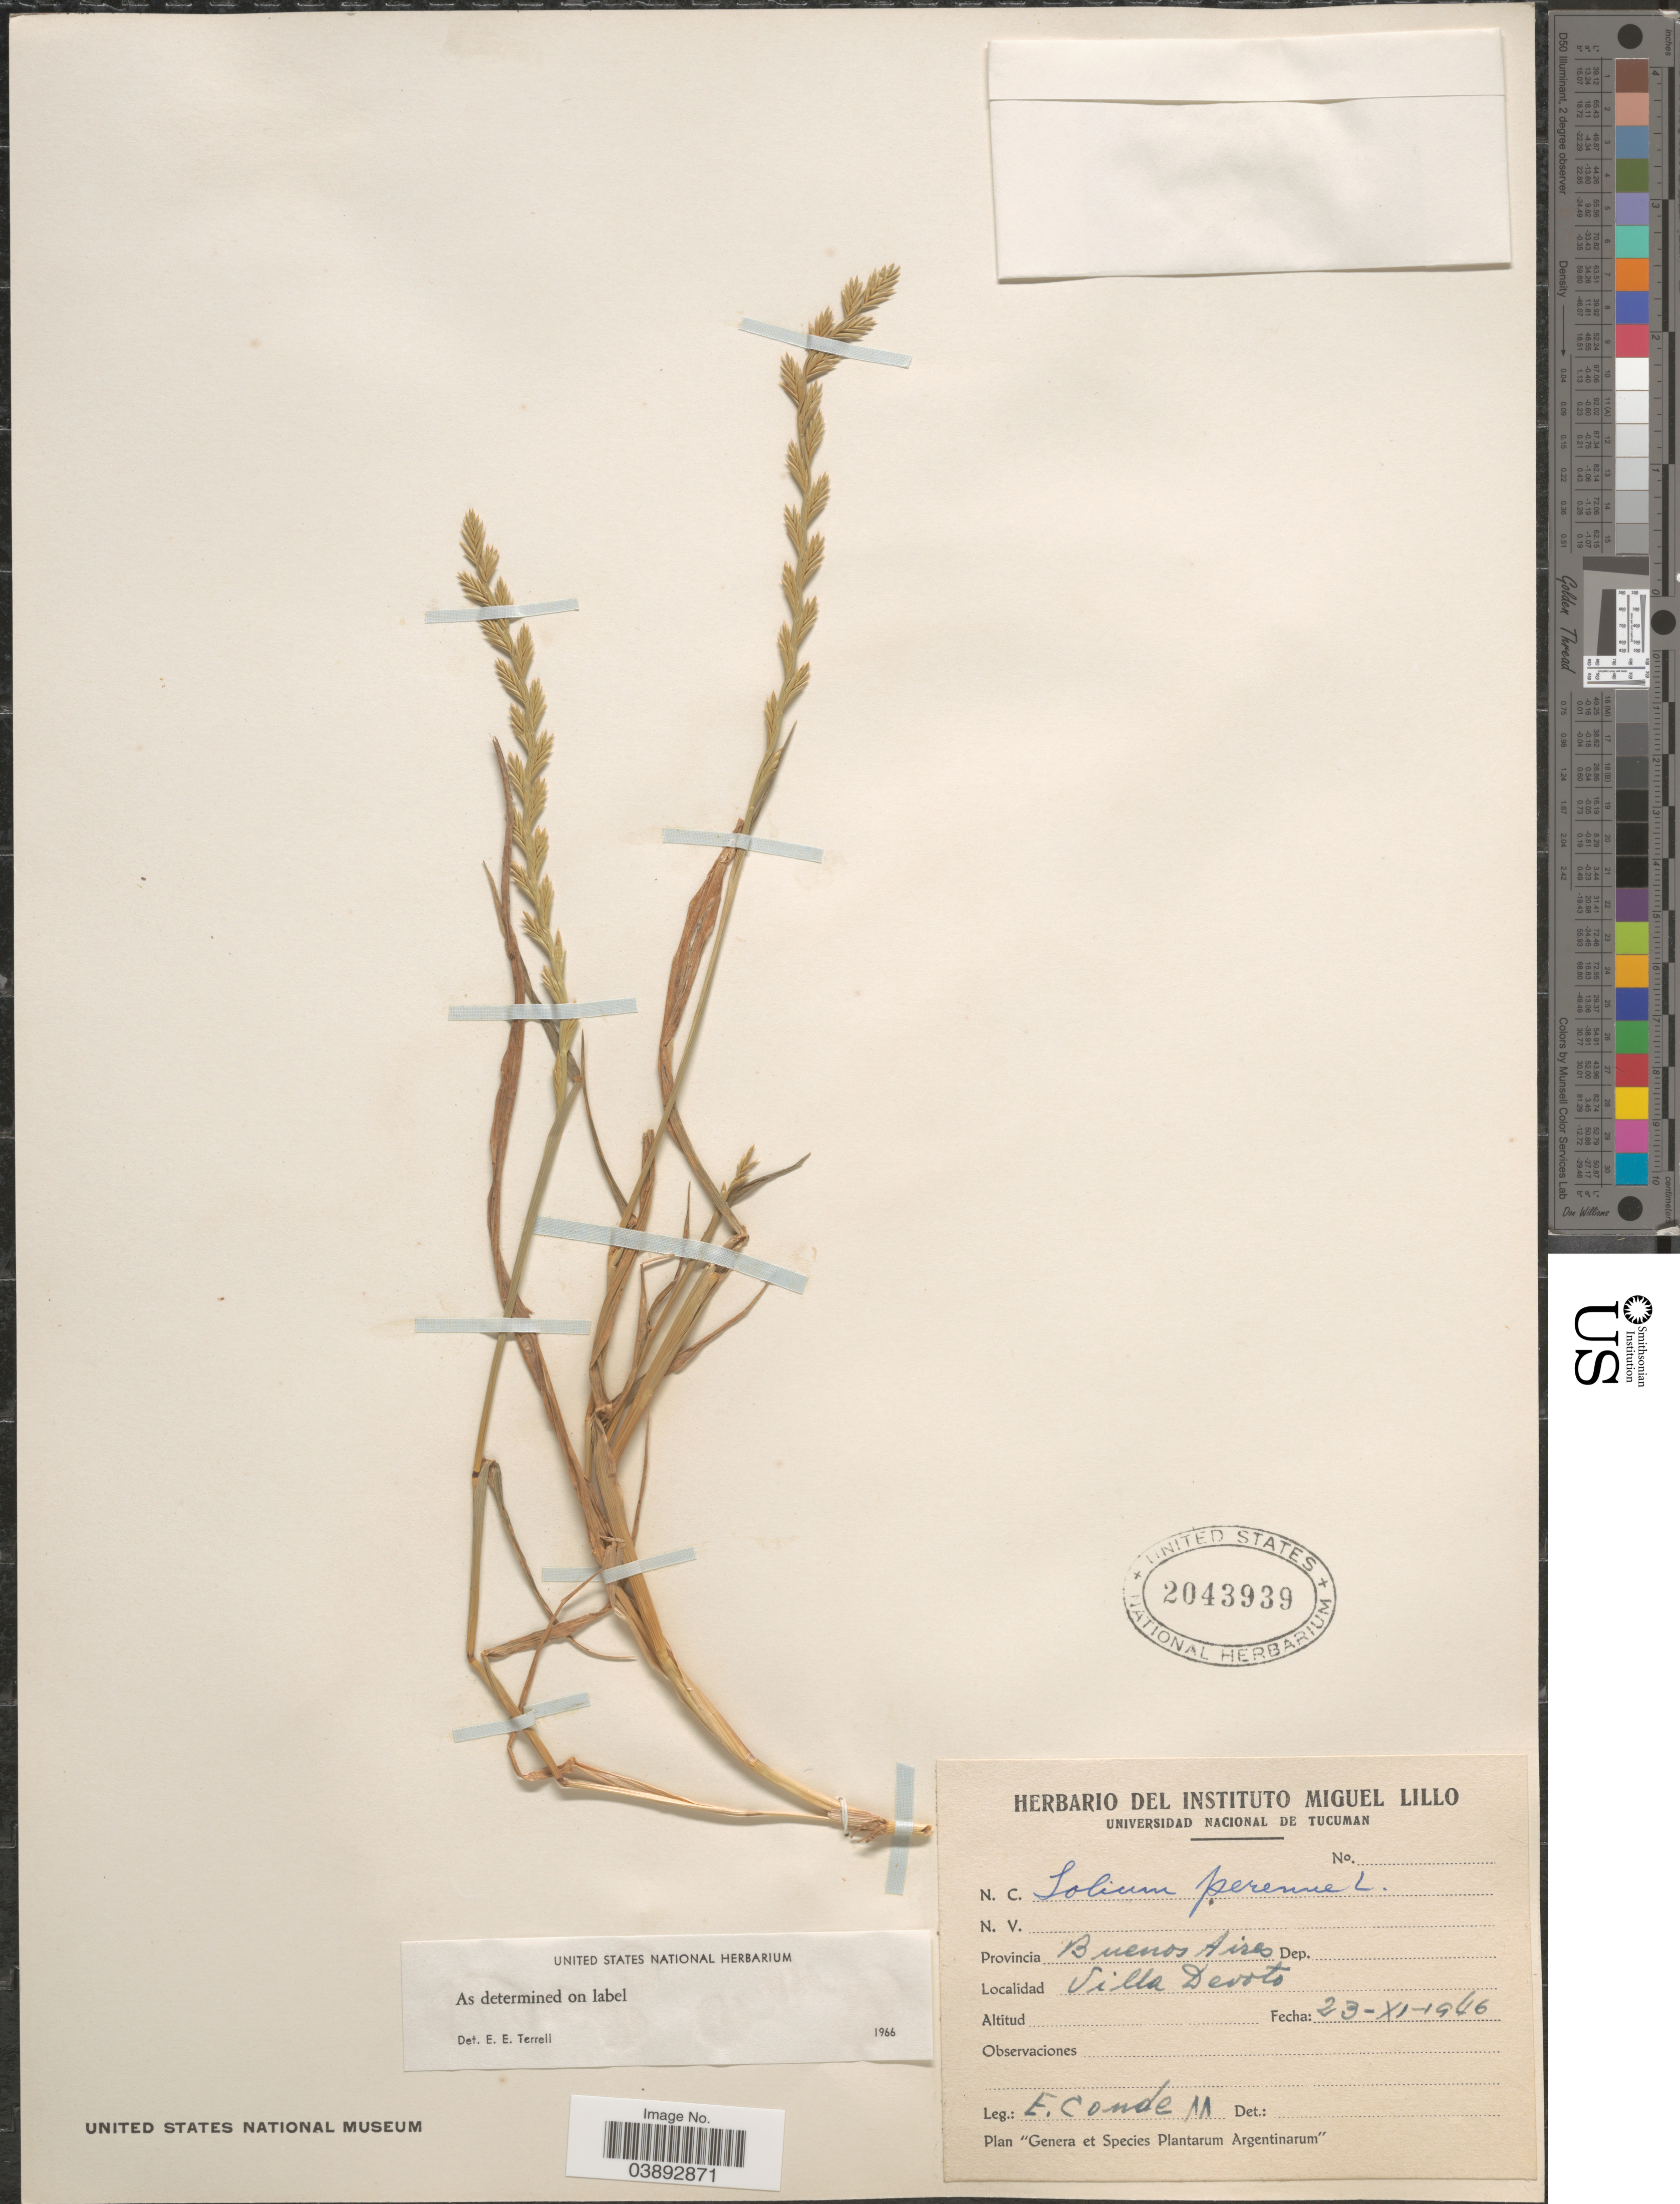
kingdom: Plantae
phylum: Tracheophyta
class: Liliopsida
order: Poales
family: Poaceae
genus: Lolium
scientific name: Lolium perenne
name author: L.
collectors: E. Conde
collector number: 11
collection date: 1946-11-23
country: Argentina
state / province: Buenos Aires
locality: Villa Devoto.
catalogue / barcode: US 2043939